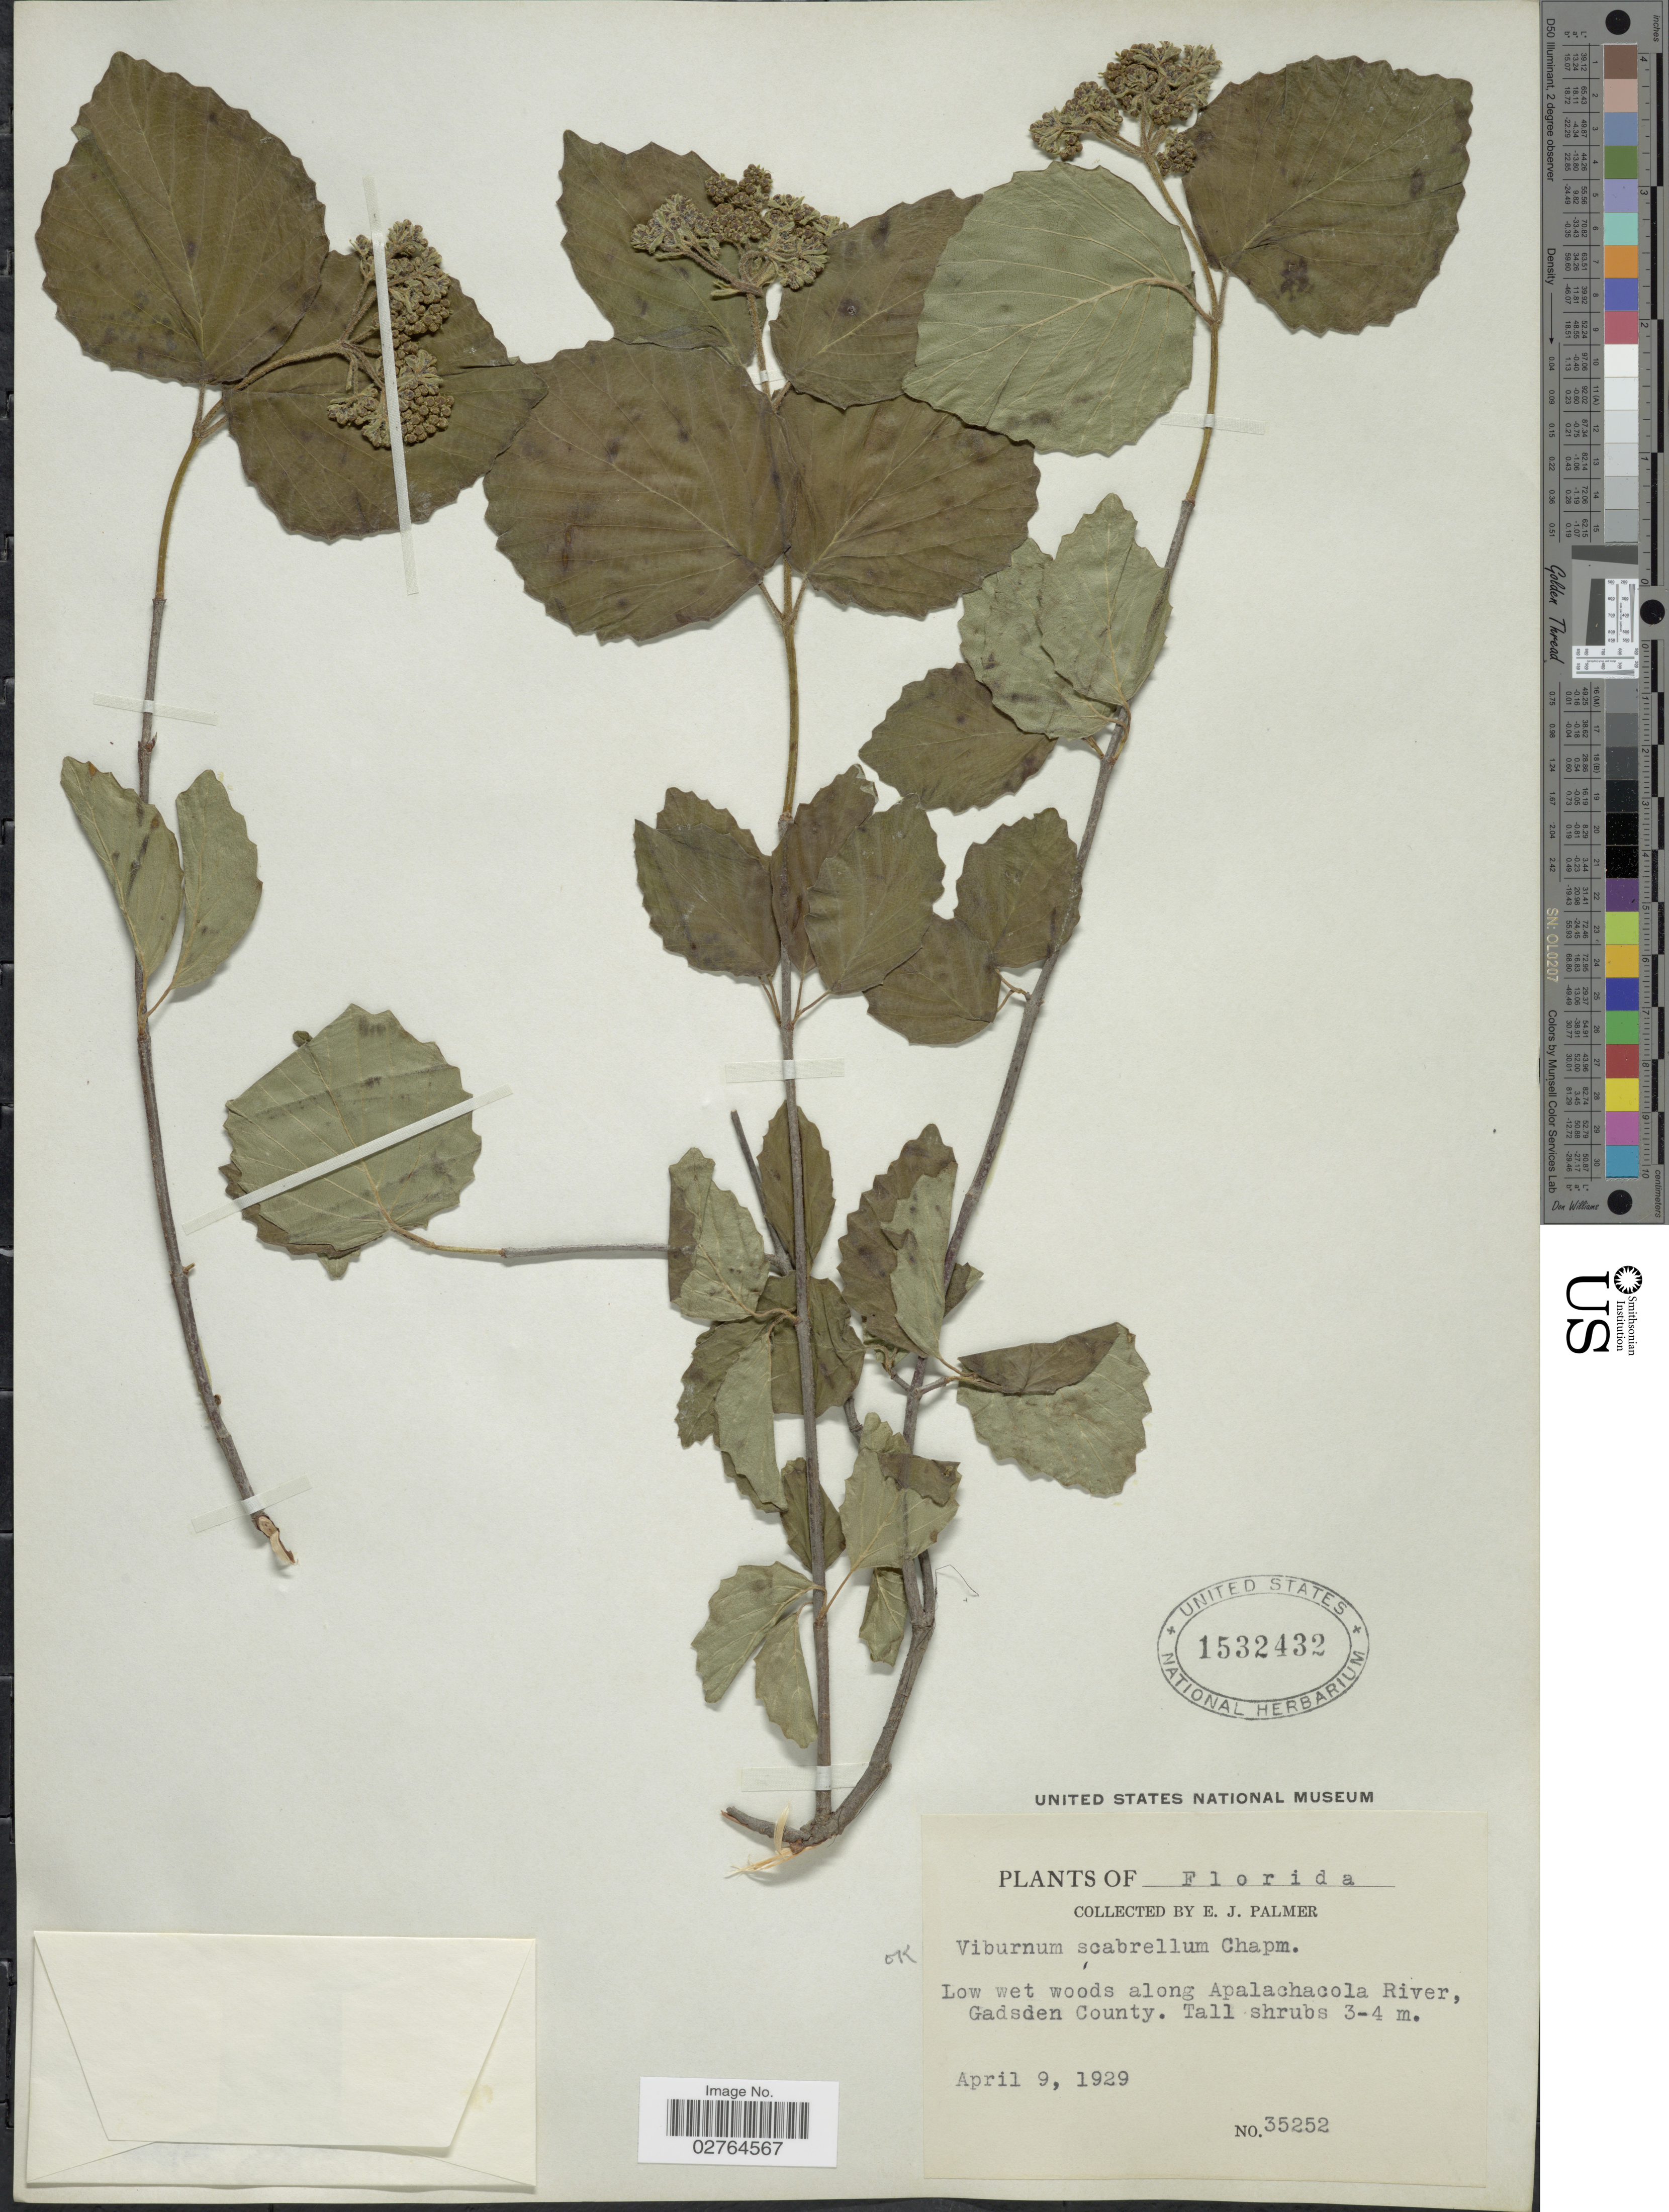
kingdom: Plantae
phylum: Tracheophyta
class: Magnoliopsida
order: Dipsacales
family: Viburnaceae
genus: Viburnum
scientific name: Viburnum scabrellum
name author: (Torr. & A. Gray) Chapm.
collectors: E. J. Palmer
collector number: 35252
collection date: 1929-04-09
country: United States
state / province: Florida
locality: Low wet woods along Apalachacola River, Gadsden County.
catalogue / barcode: US 1532432